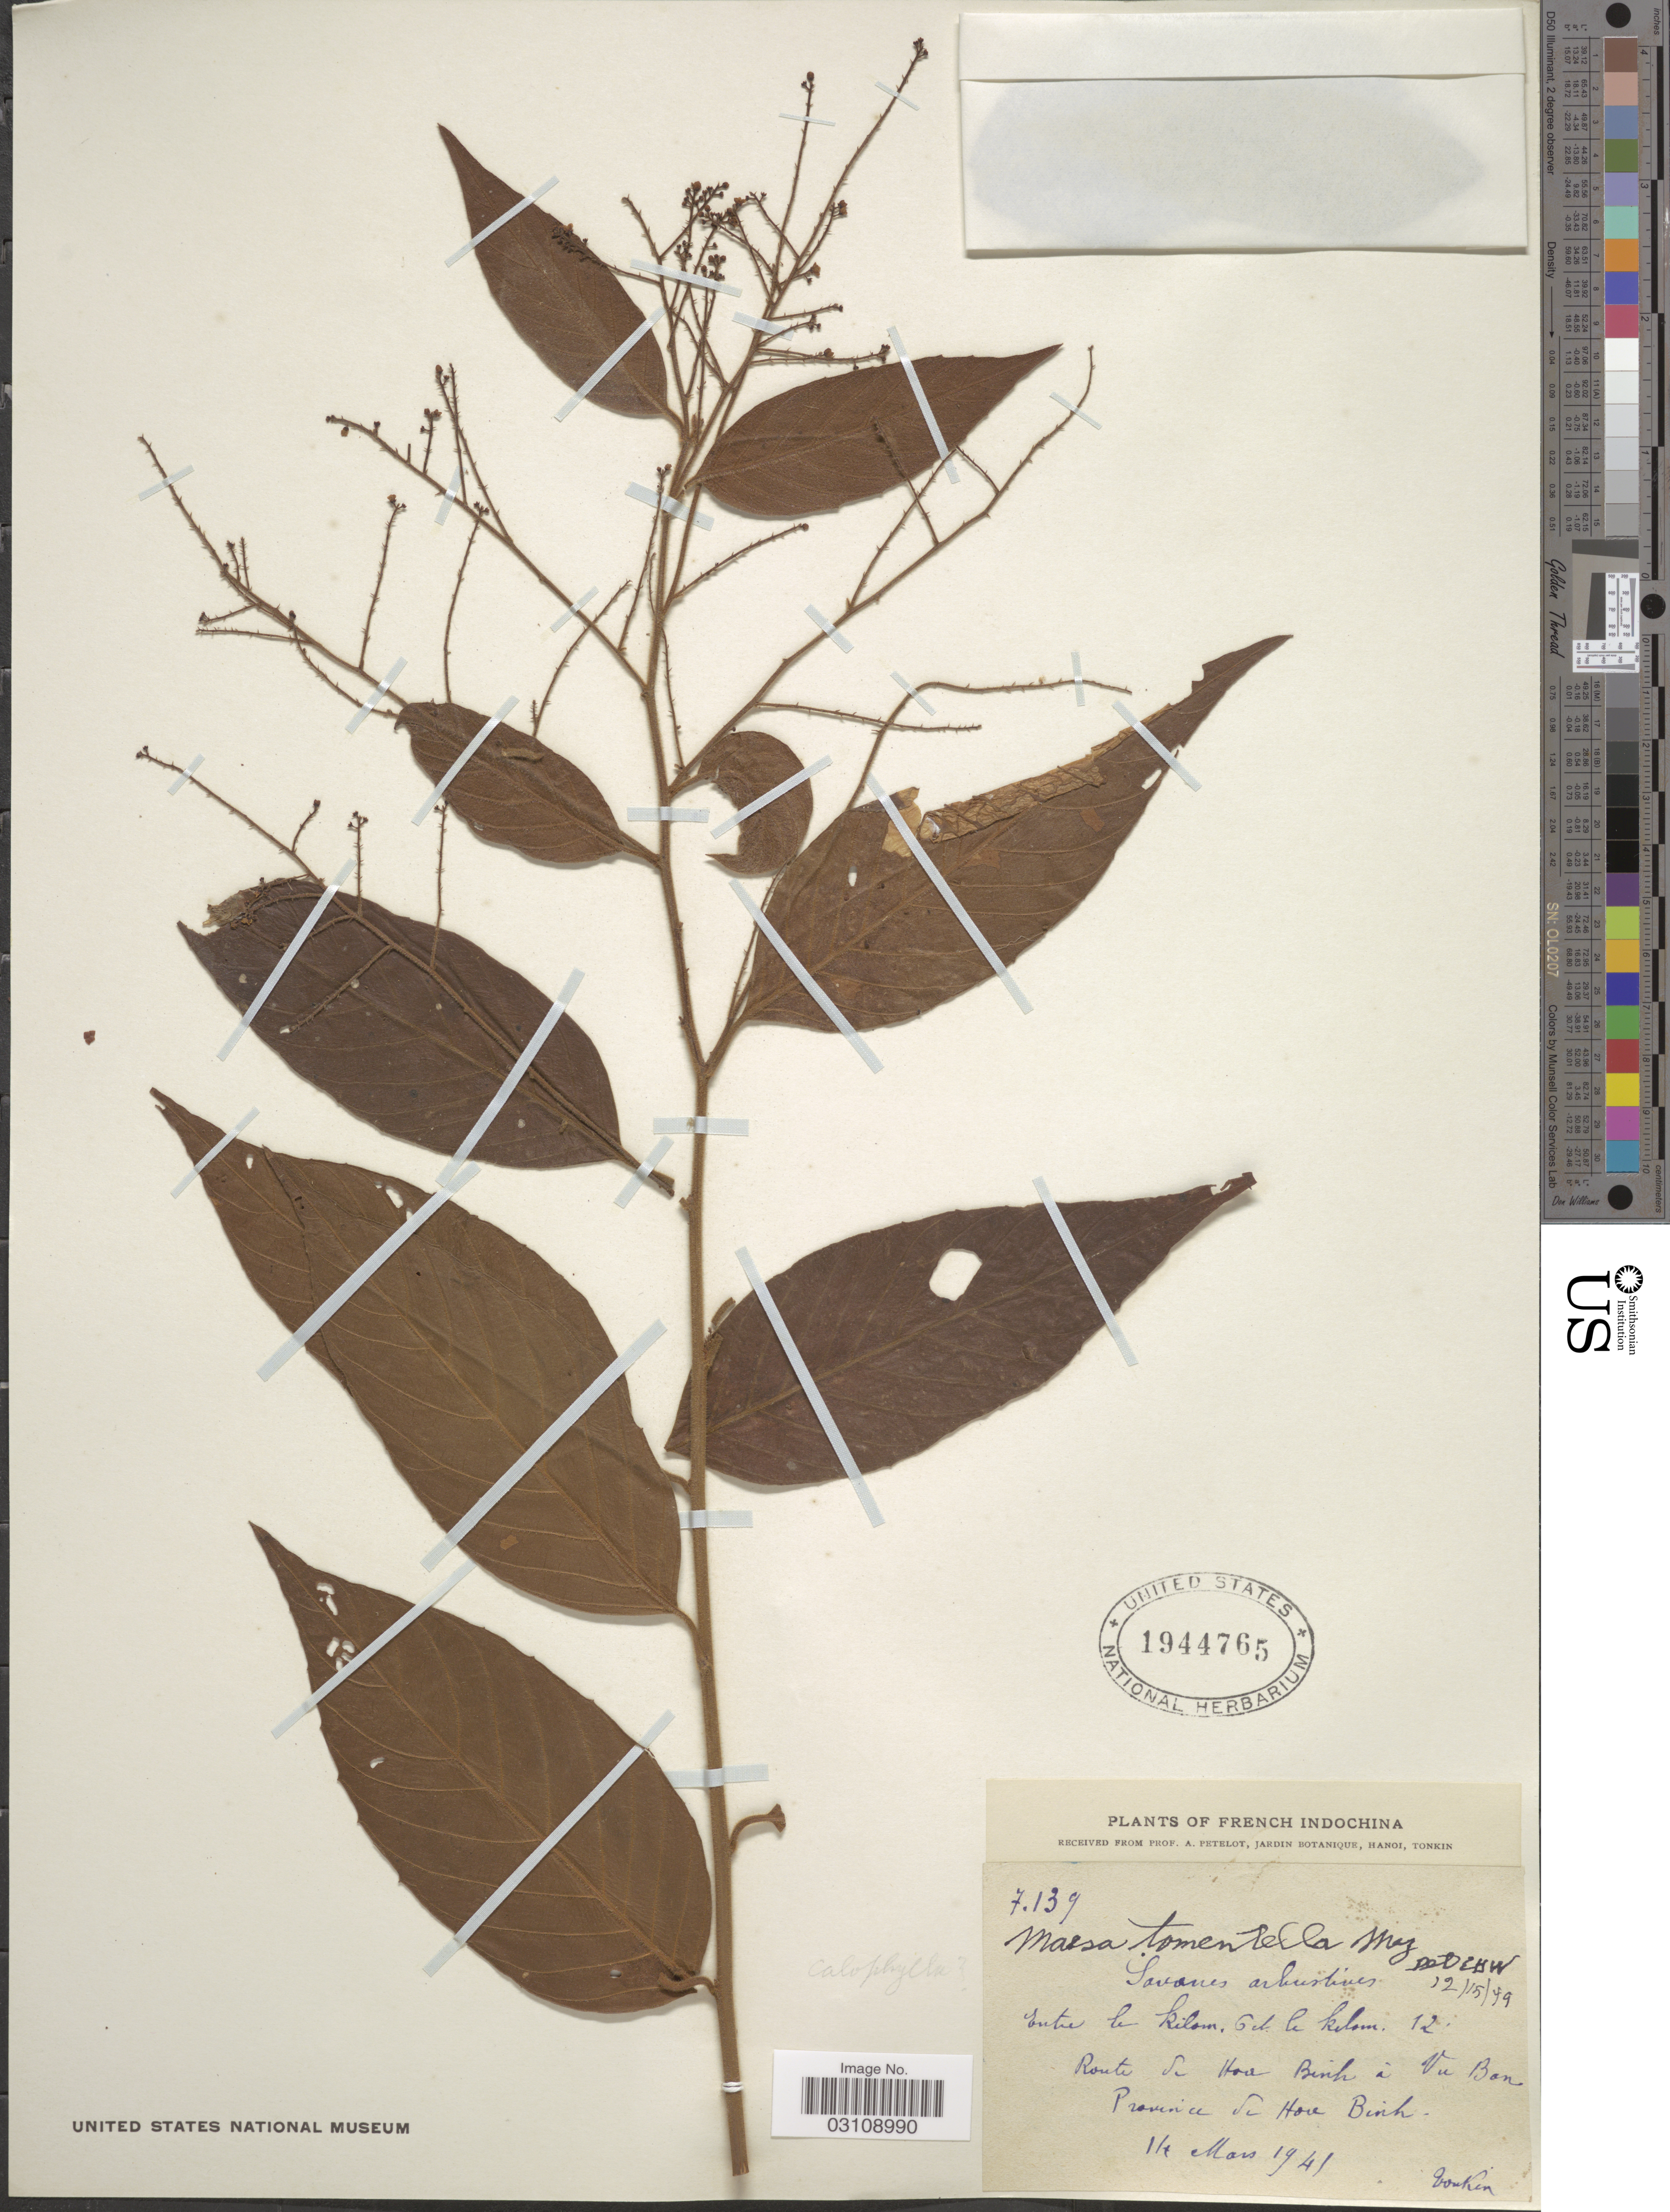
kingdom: Plantae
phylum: Tracheophyta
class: Magnoliopsida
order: Ericales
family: Primulaceae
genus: Maesa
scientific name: Maesa tomentella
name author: Mez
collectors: A. Petelot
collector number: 7139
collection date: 1941-03-14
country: Vietnam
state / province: Hoa Binh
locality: French Indochina, Entre le kilom. 6 de le kilom. 12. Route de Hoa Binh á Vu Bon, Province de Hoa Binh. Tonkin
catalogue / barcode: US 1944765